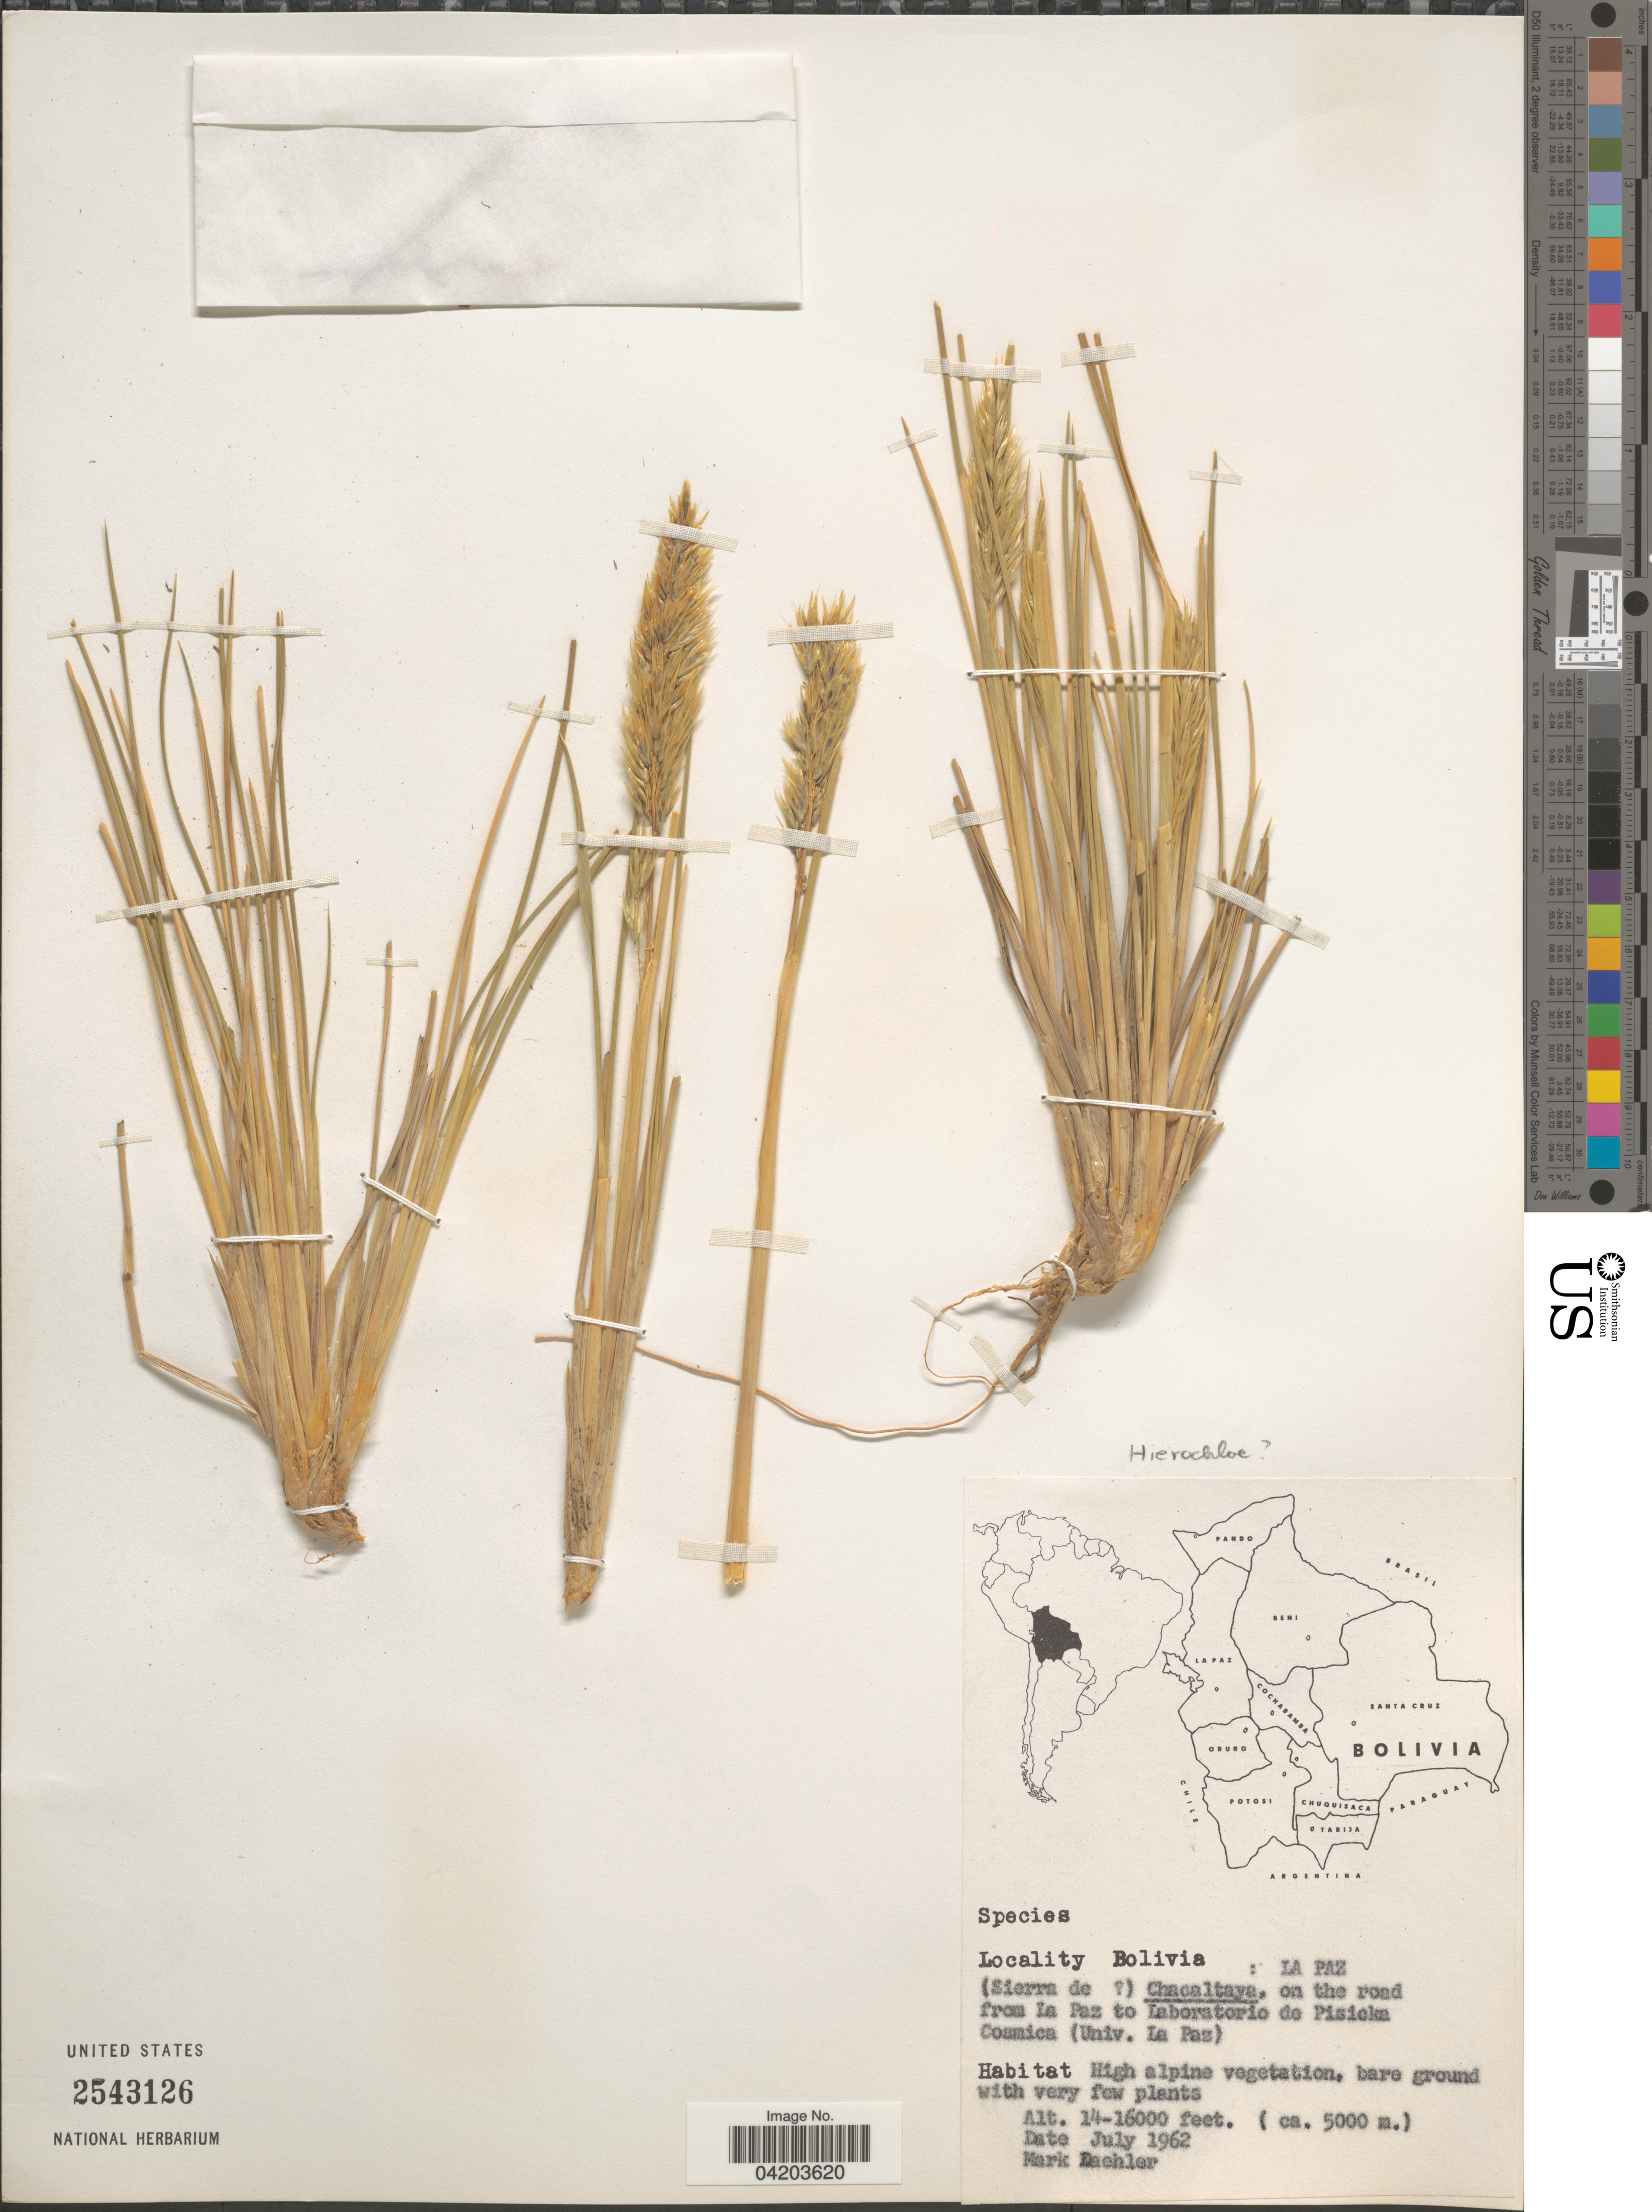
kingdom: Plantae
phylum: Tracheophyta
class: Liliopsida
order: Poales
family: Poaceae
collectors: M. Dachler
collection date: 1962-07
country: Bolivia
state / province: La Paz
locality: (Sierra de ) Chacaltaya, on the road from la Paz to Laboratorio de Pisieka Coamica (Univ. La Paz).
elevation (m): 4267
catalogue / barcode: US 2543126